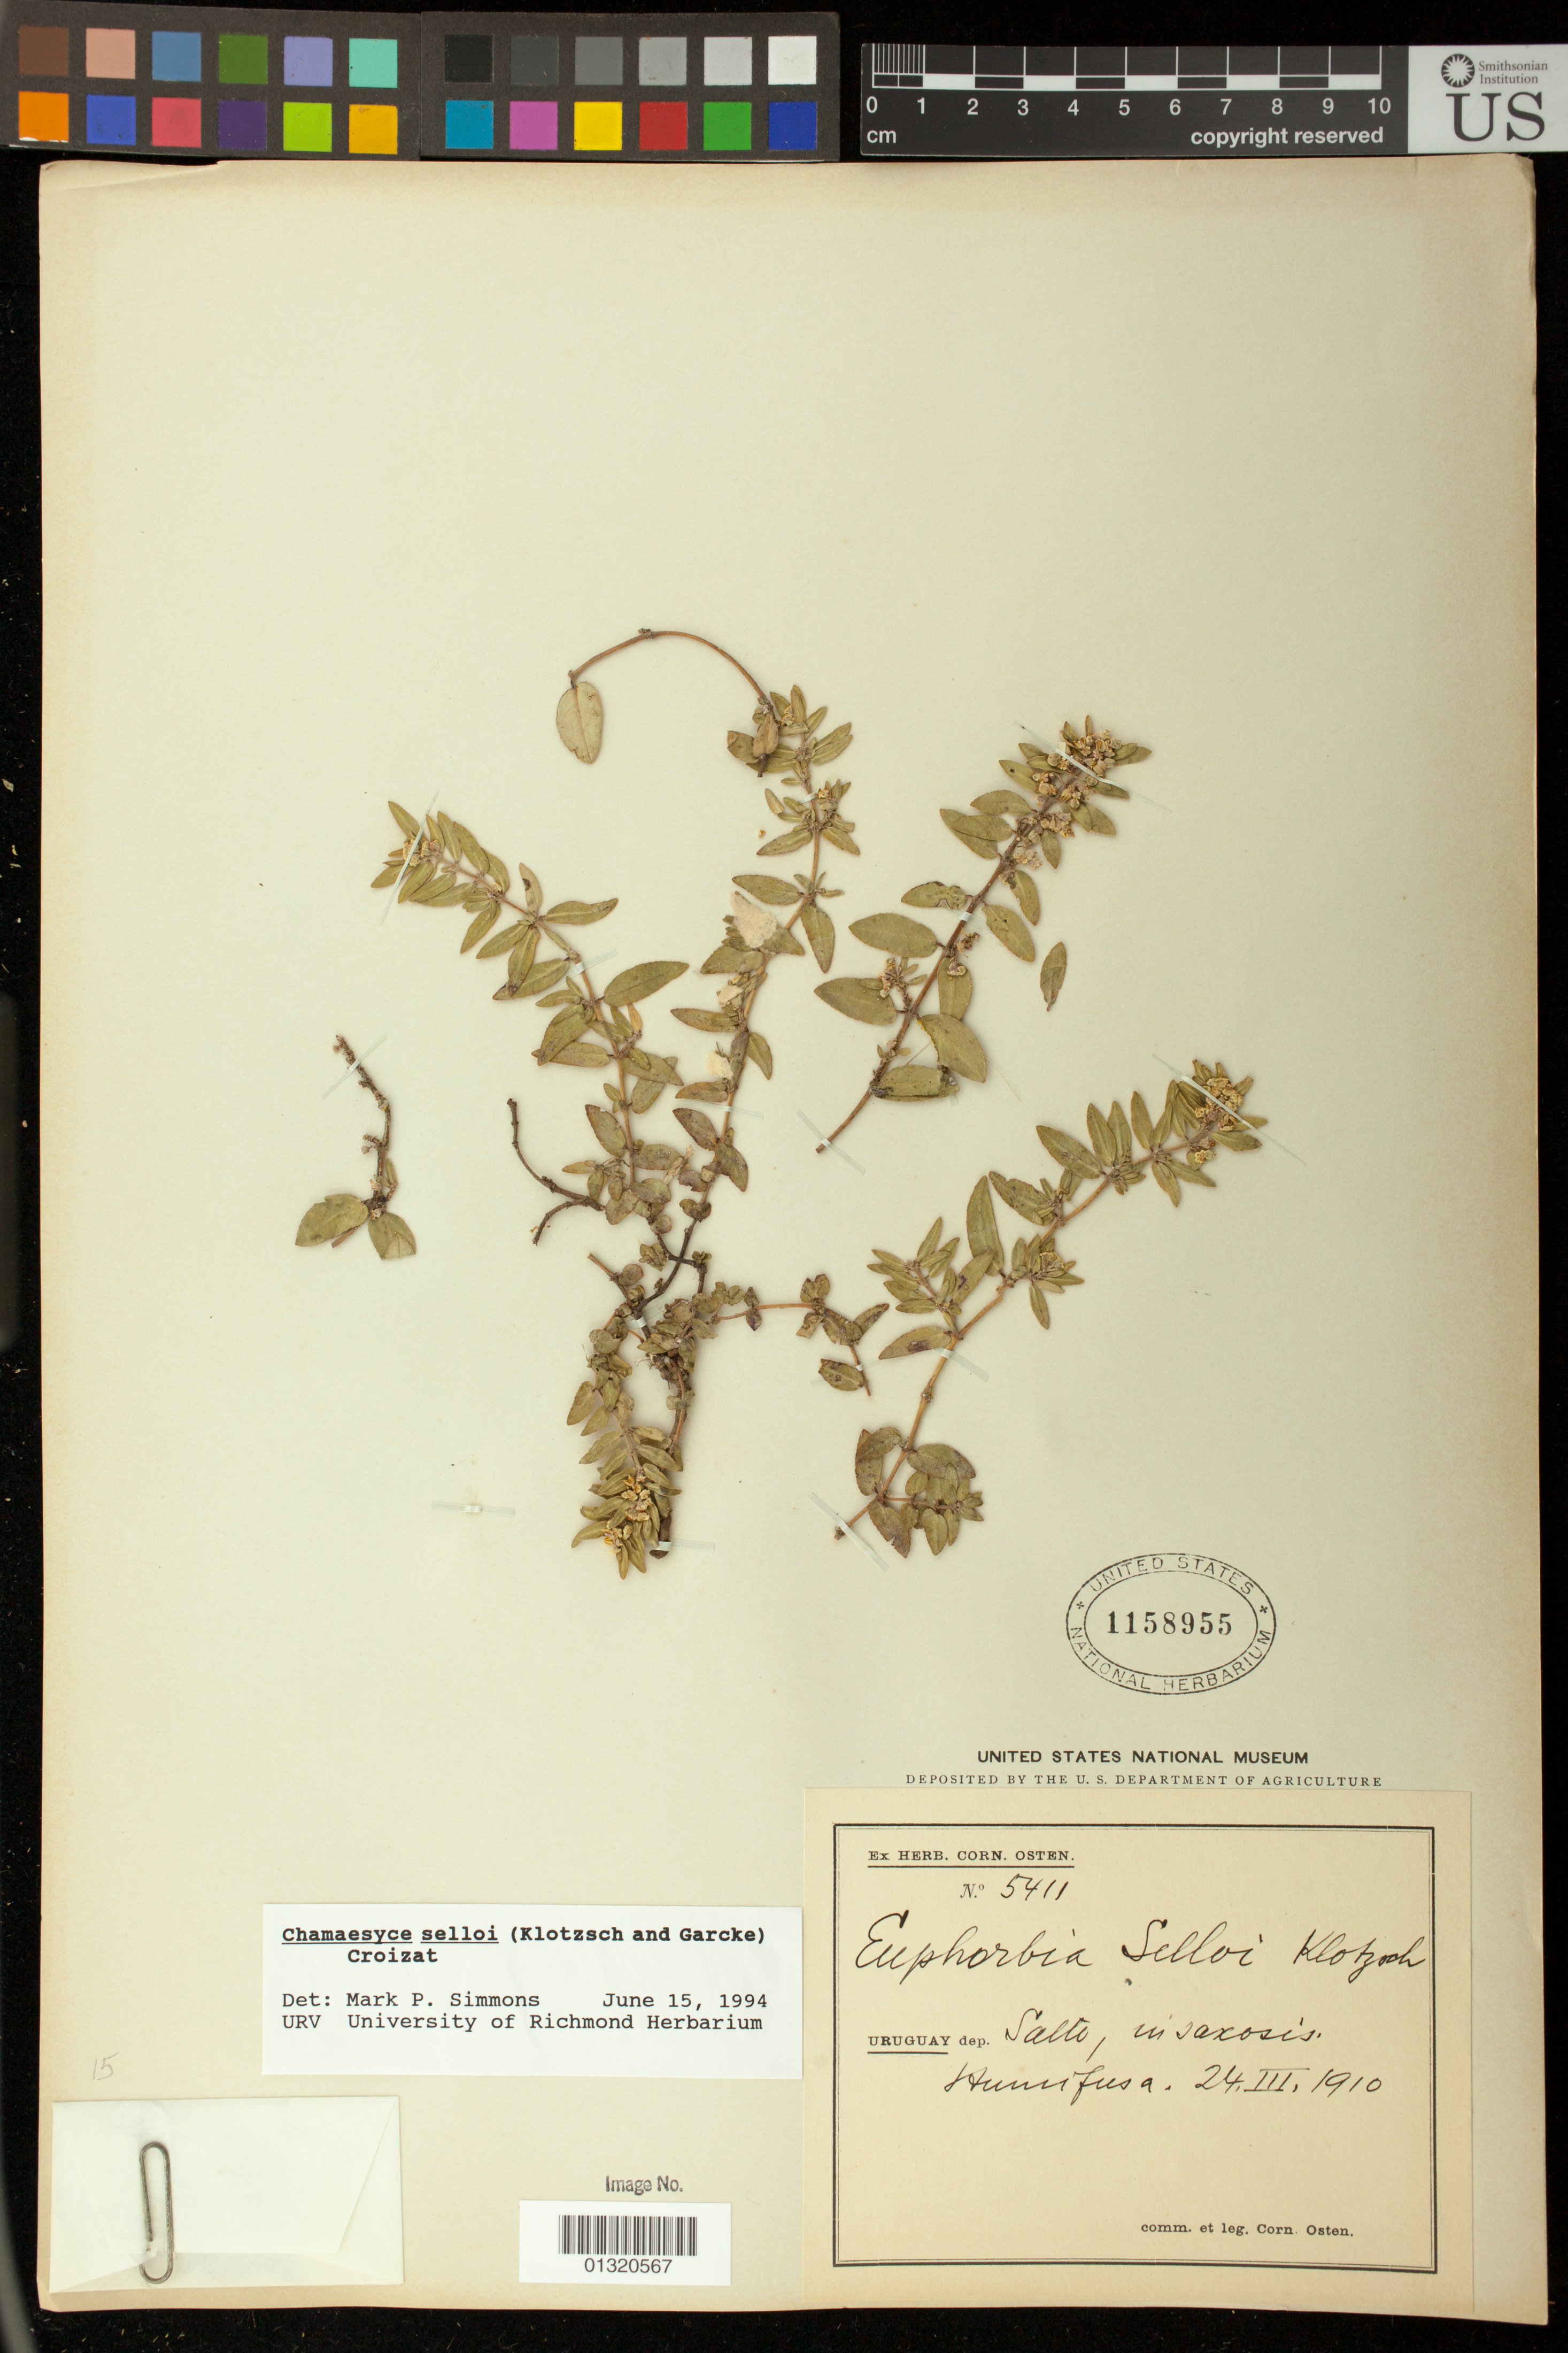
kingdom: Plantae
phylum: Tracheophyta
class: Magnoliopsida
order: Malpighiales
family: Euphorbiaceae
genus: Euphorbia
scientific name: Euphorbia selloi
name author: (Klotzsch & Garcke) Boiss.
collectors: C. Osten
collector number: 5411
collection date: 1910-03-24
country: Uruguay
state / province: Salto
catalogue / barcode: US 1158955